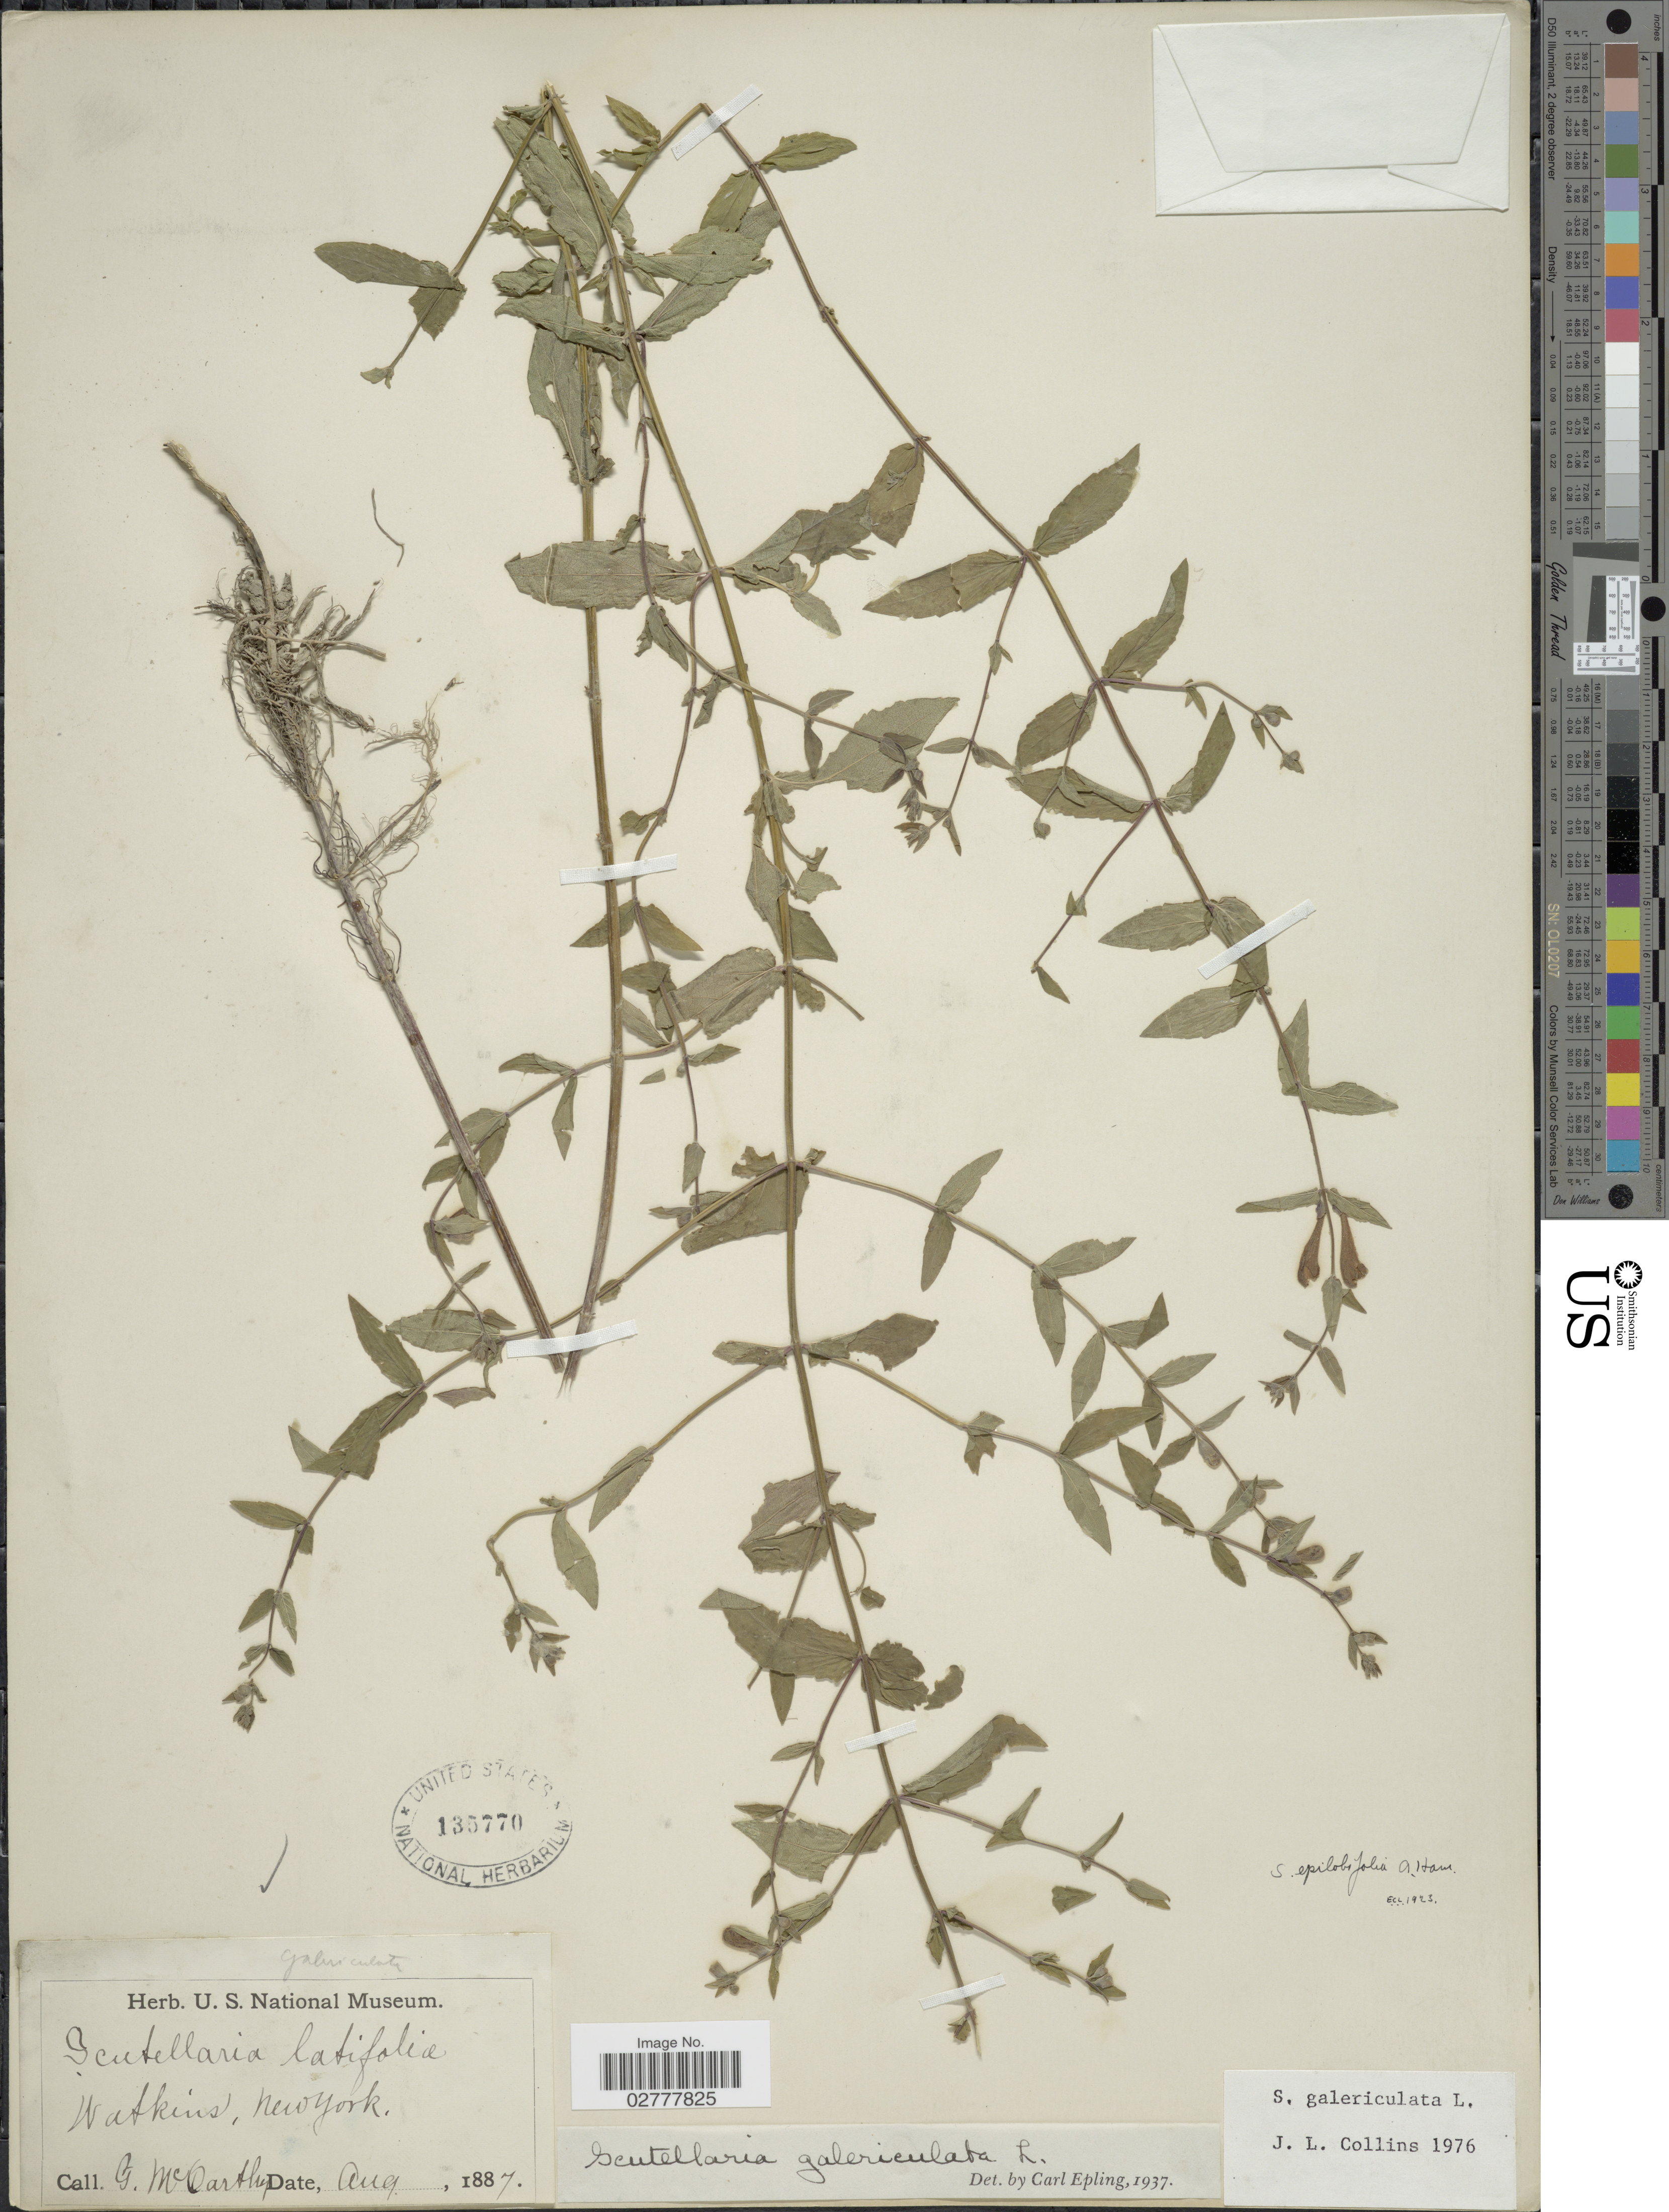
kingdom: Plantae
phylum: Tracheophyta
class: Magnoliopsida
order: Lamiales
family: Lamiaceae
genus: Scutellaria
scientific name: Scutellaria galericulata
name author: L.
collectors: G. McCarthy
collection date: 1887-08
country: United States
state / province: New York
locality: Watkins.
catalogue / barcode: US 135770